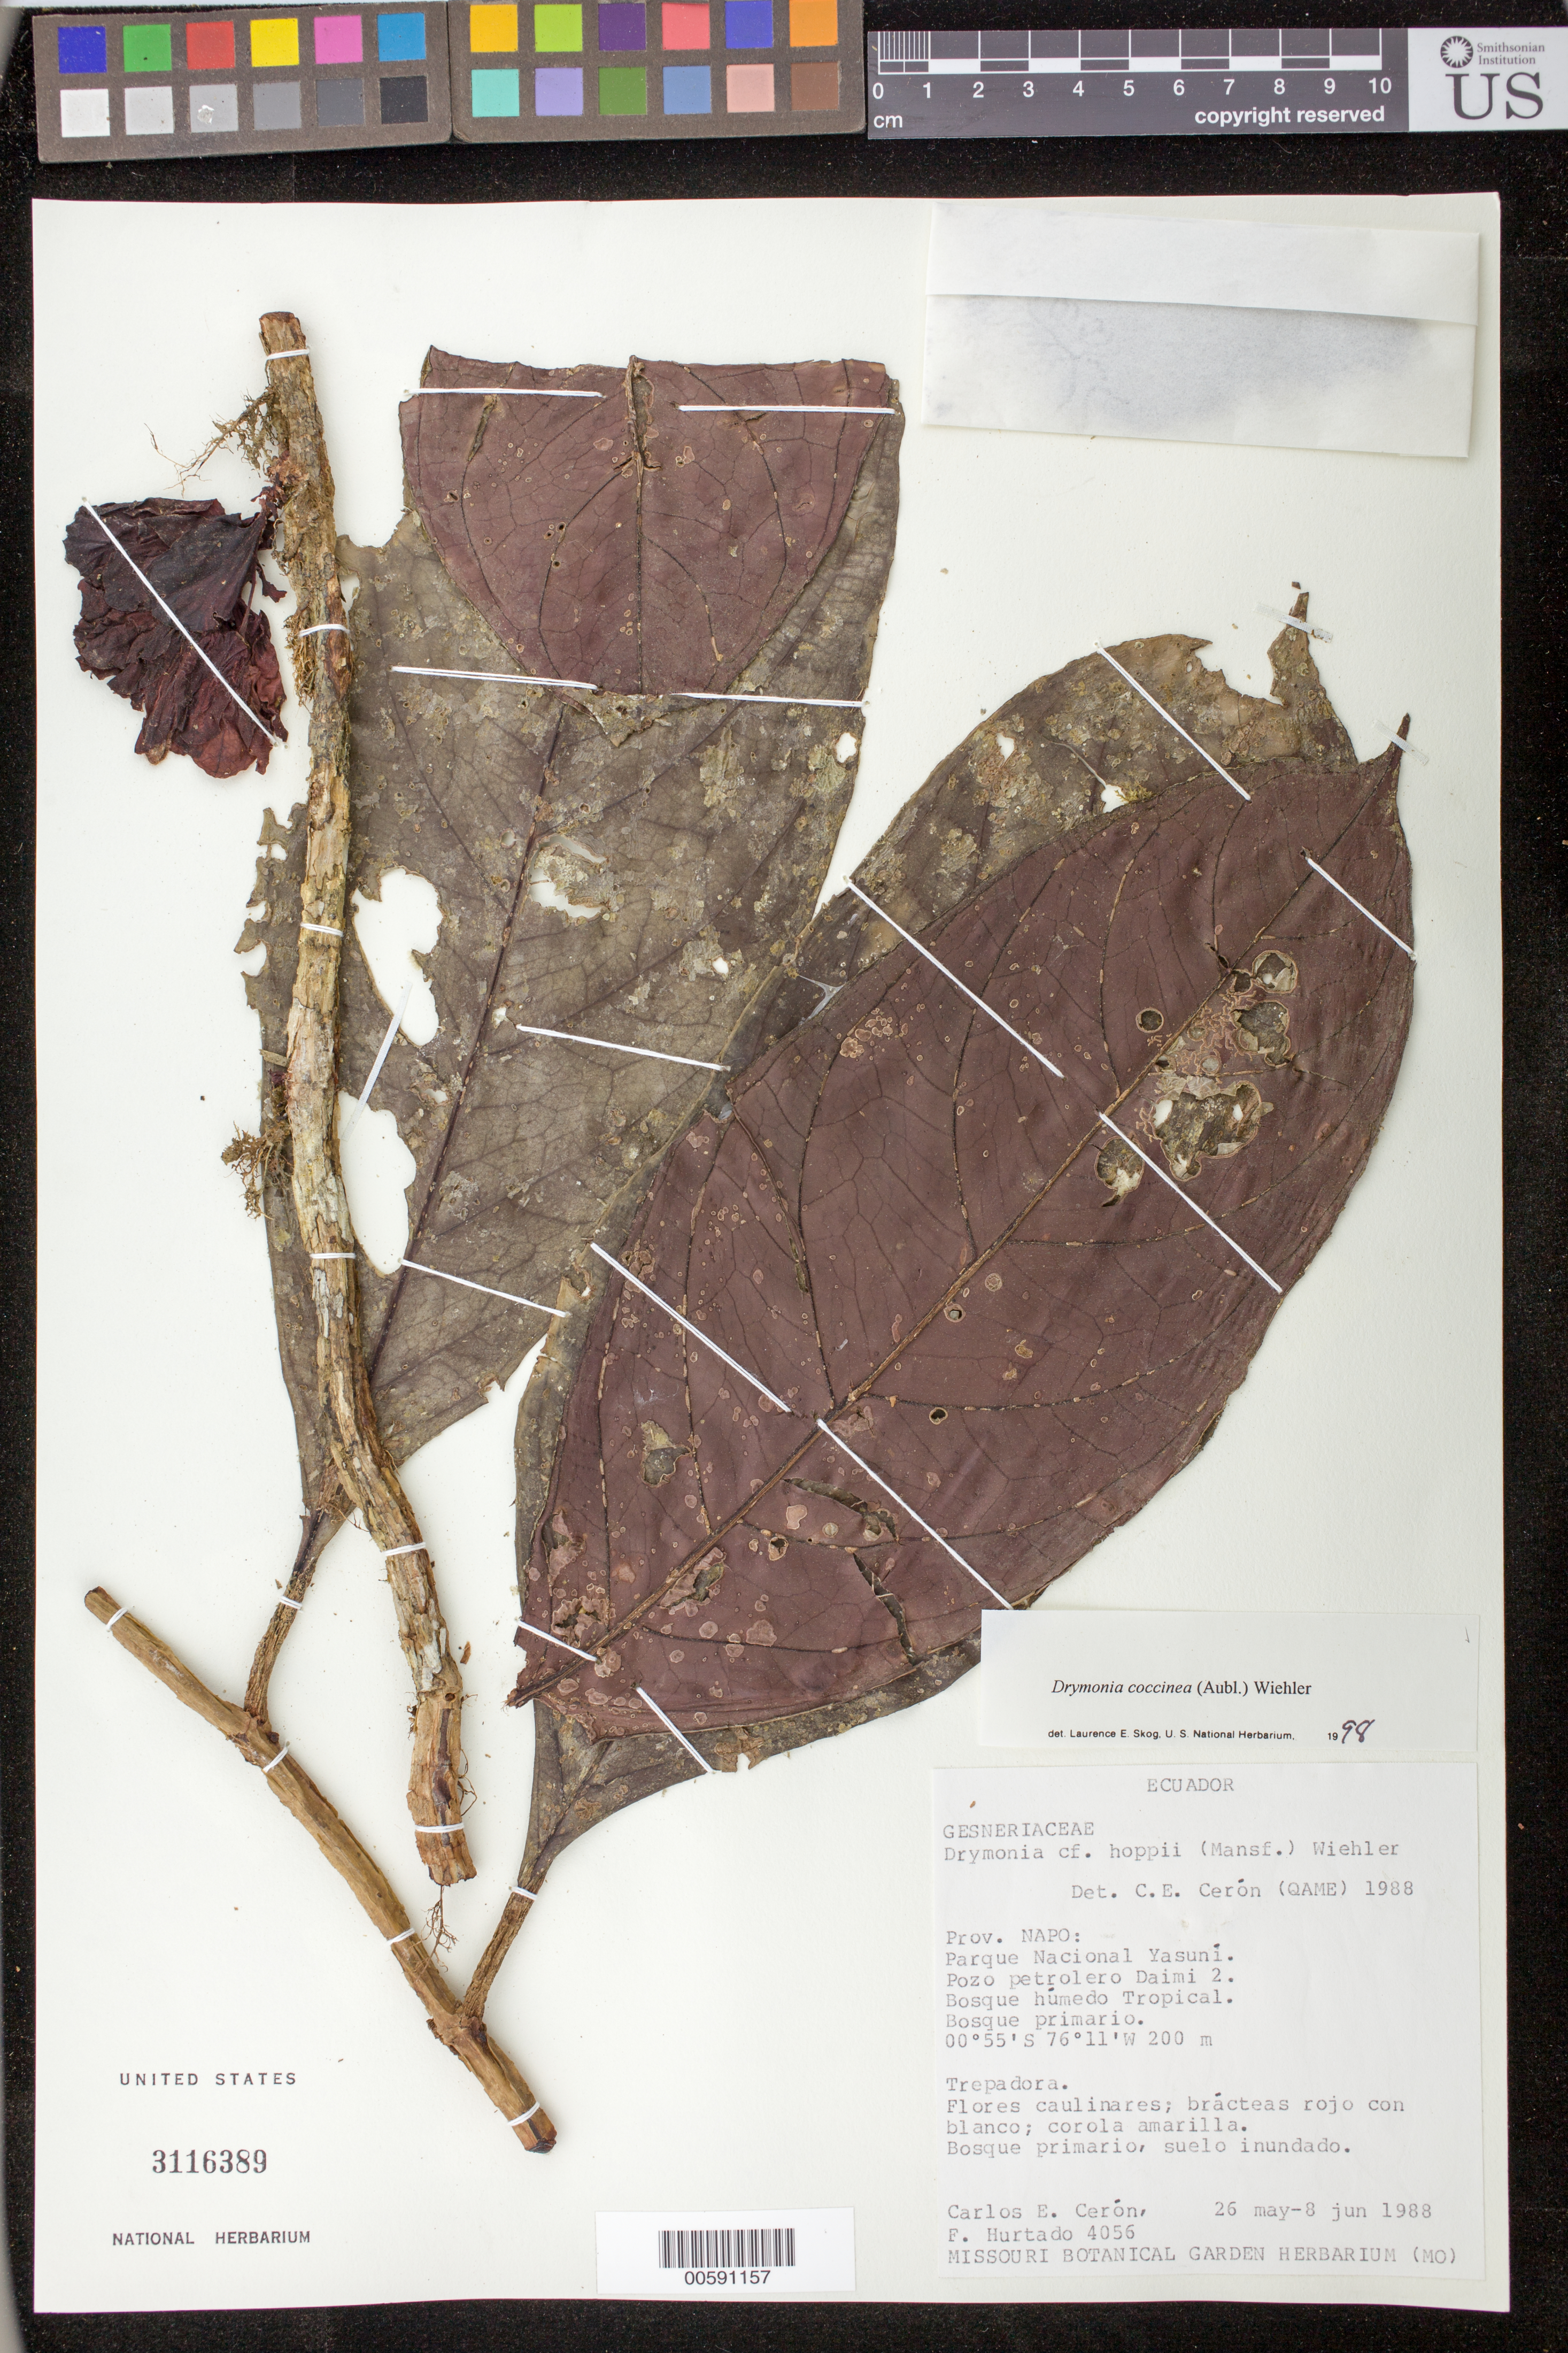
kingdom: Plantae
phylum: Tracheophyta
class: Magnoliopsida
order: Lamiales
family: Gesneriaceae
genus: Drymonia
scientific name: Drymonia coccinea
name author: (Aubl.) Wiehler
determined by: Clark, J. L., (SEL), The Marie Selby Botanical Garden (UNITED STATES)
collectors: C. E. Cerón M. & F. Hurtado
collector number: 4056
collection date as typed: May-Jun 1988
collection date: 1988-05/1988-06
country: Ecuador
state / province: Napo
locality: Parque Nacional Yasuní, Pozo petrolero Daimi 2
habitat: Bosque húmedo tropical; bosque primario, suelo inundado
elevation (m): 200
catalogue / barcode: US 3116389